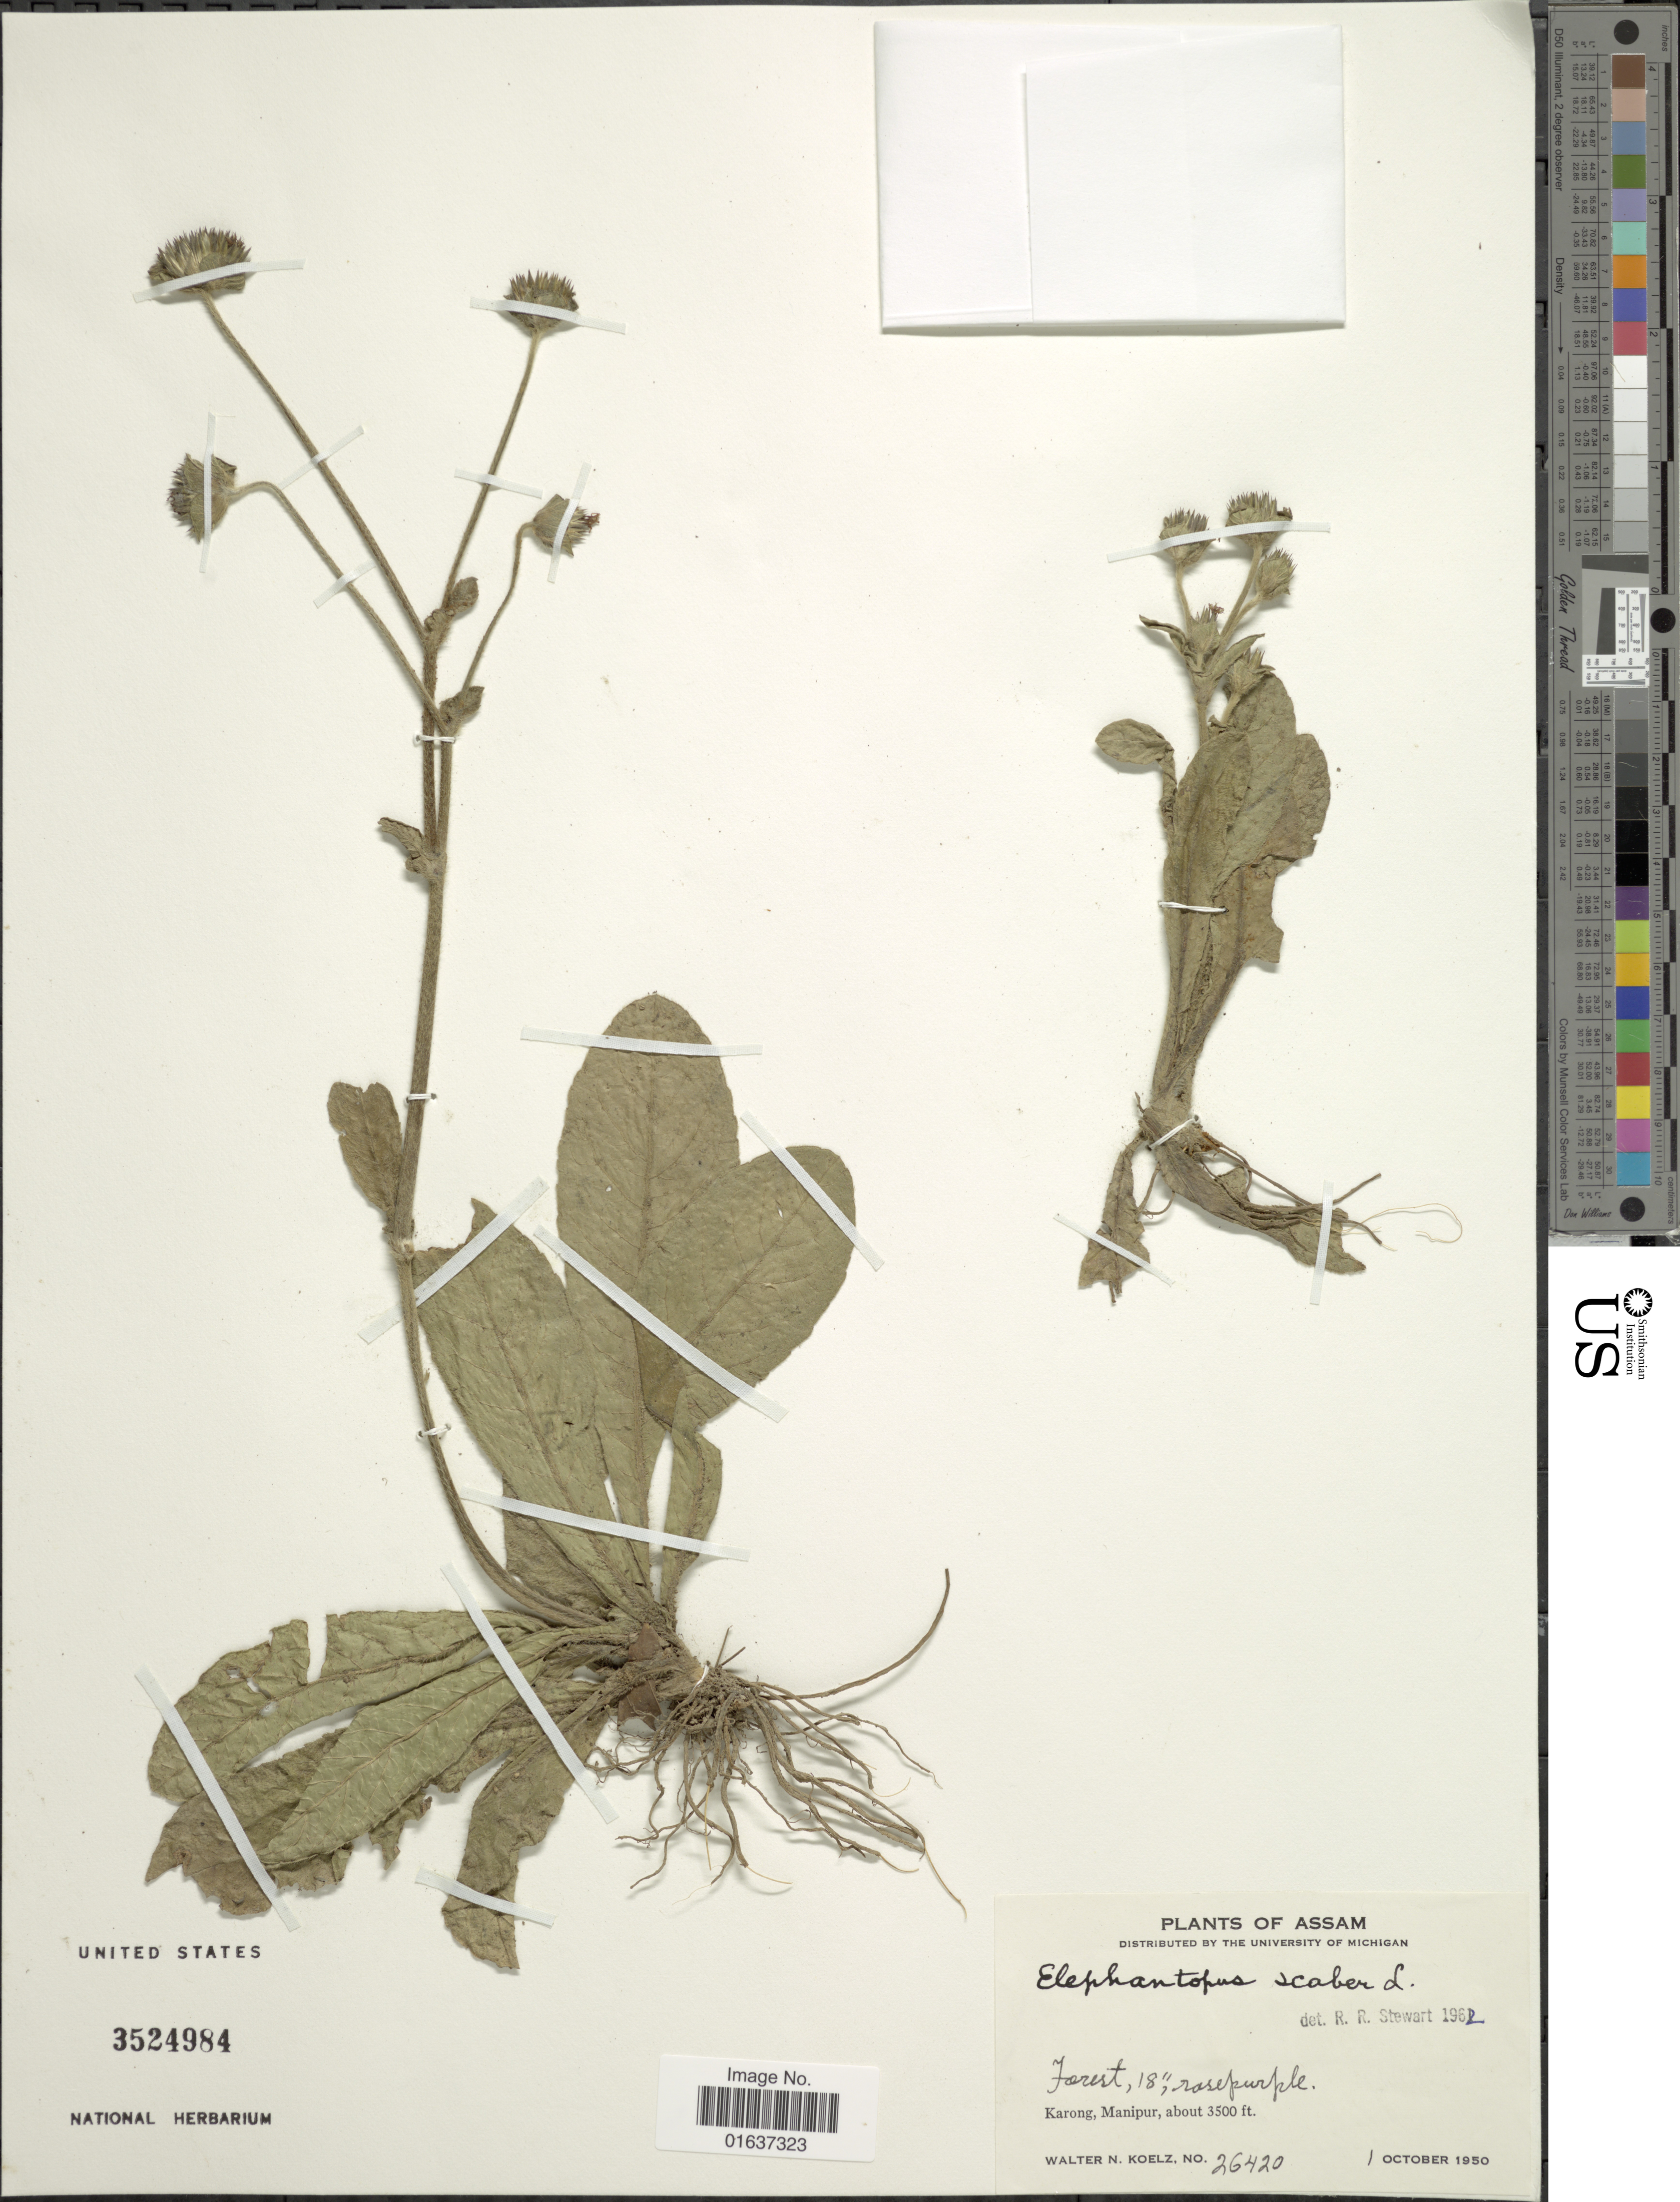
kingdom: Plantae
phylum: Tracheophyta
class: Magnoliopsida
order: Asterales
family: Asteraceae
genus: Elephantopus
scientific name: Elephantopus scaber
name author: L.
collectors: W. N. Koelz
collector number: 26420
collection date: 1950-10-01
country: India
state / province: Manipur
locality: Karong, Manipur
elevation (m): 1067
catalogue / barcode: US 3524984